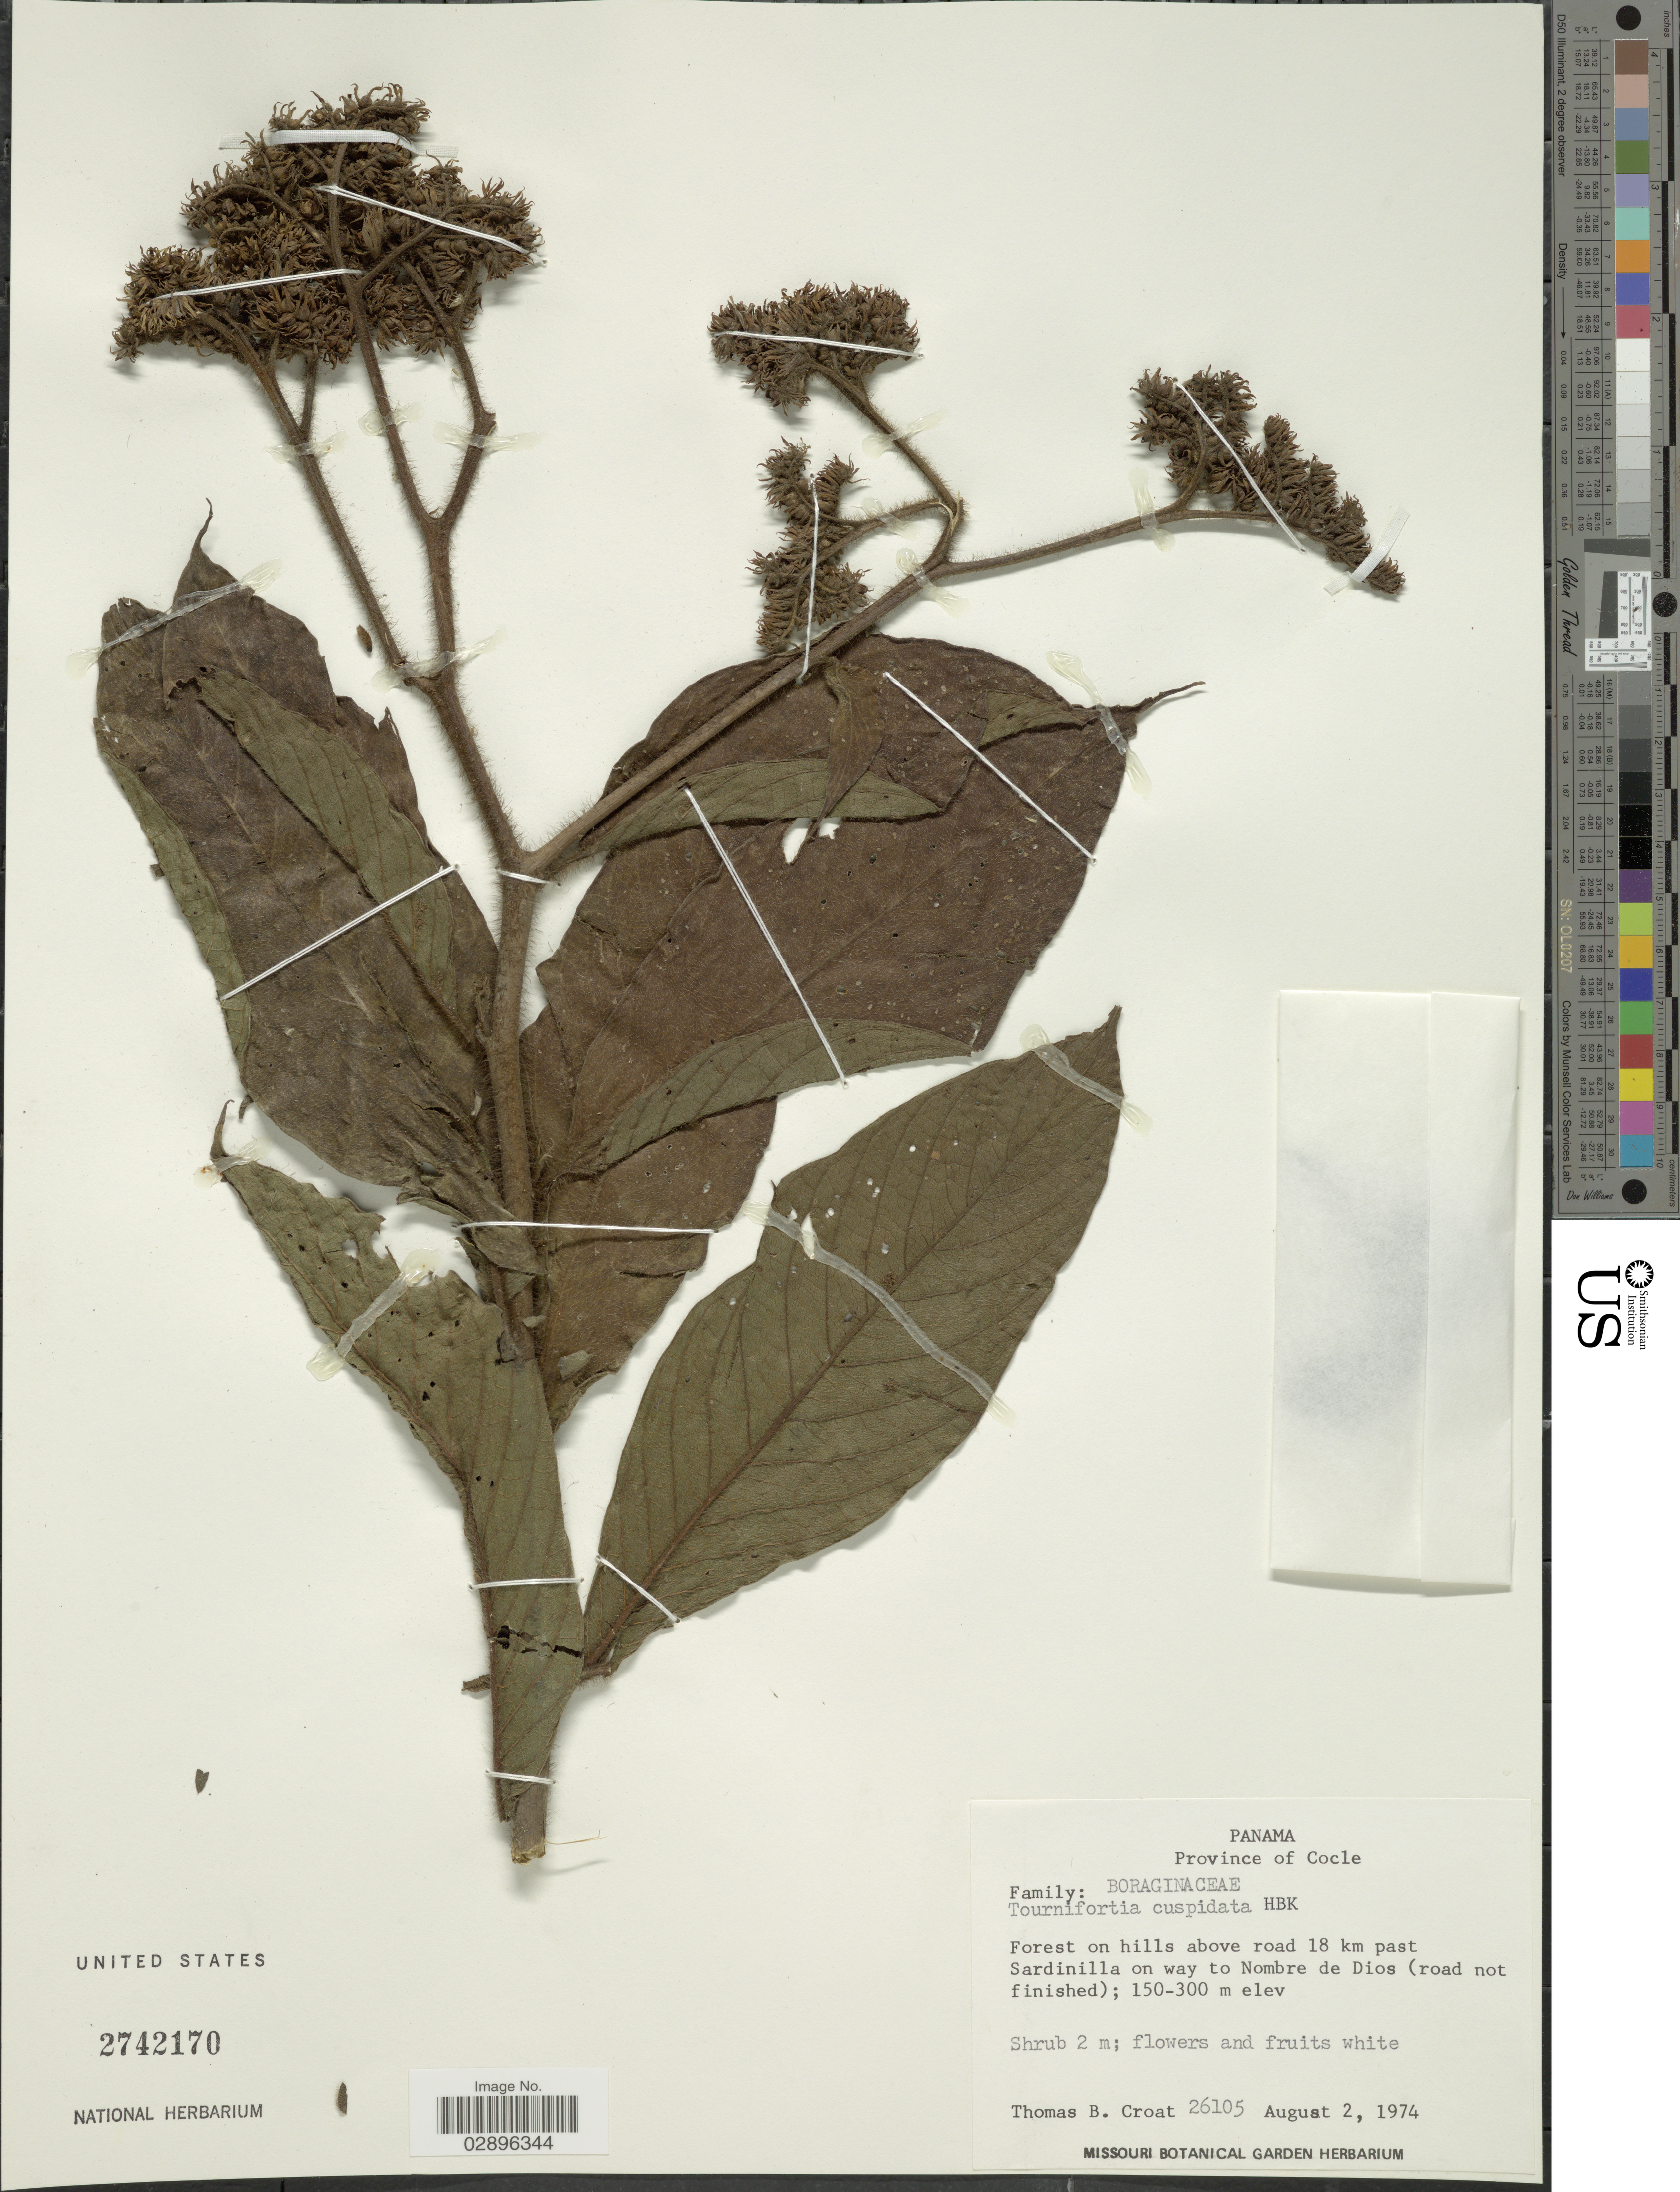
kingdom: Plantae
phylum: Tracheophyta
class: Magnoliopsida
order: Boraginales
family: Heliotropiaceae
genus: Tournefortia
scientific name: Tournefortia cuspidata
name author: Kunth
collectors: T. B. Croat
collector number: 26105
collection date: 1974-08-02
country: Panama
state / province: Coclé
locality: Forest on hills above road 18 km past Sardinilla on way to Nombre de Dios (road not finished).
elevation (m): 150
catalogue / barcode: US 2742170